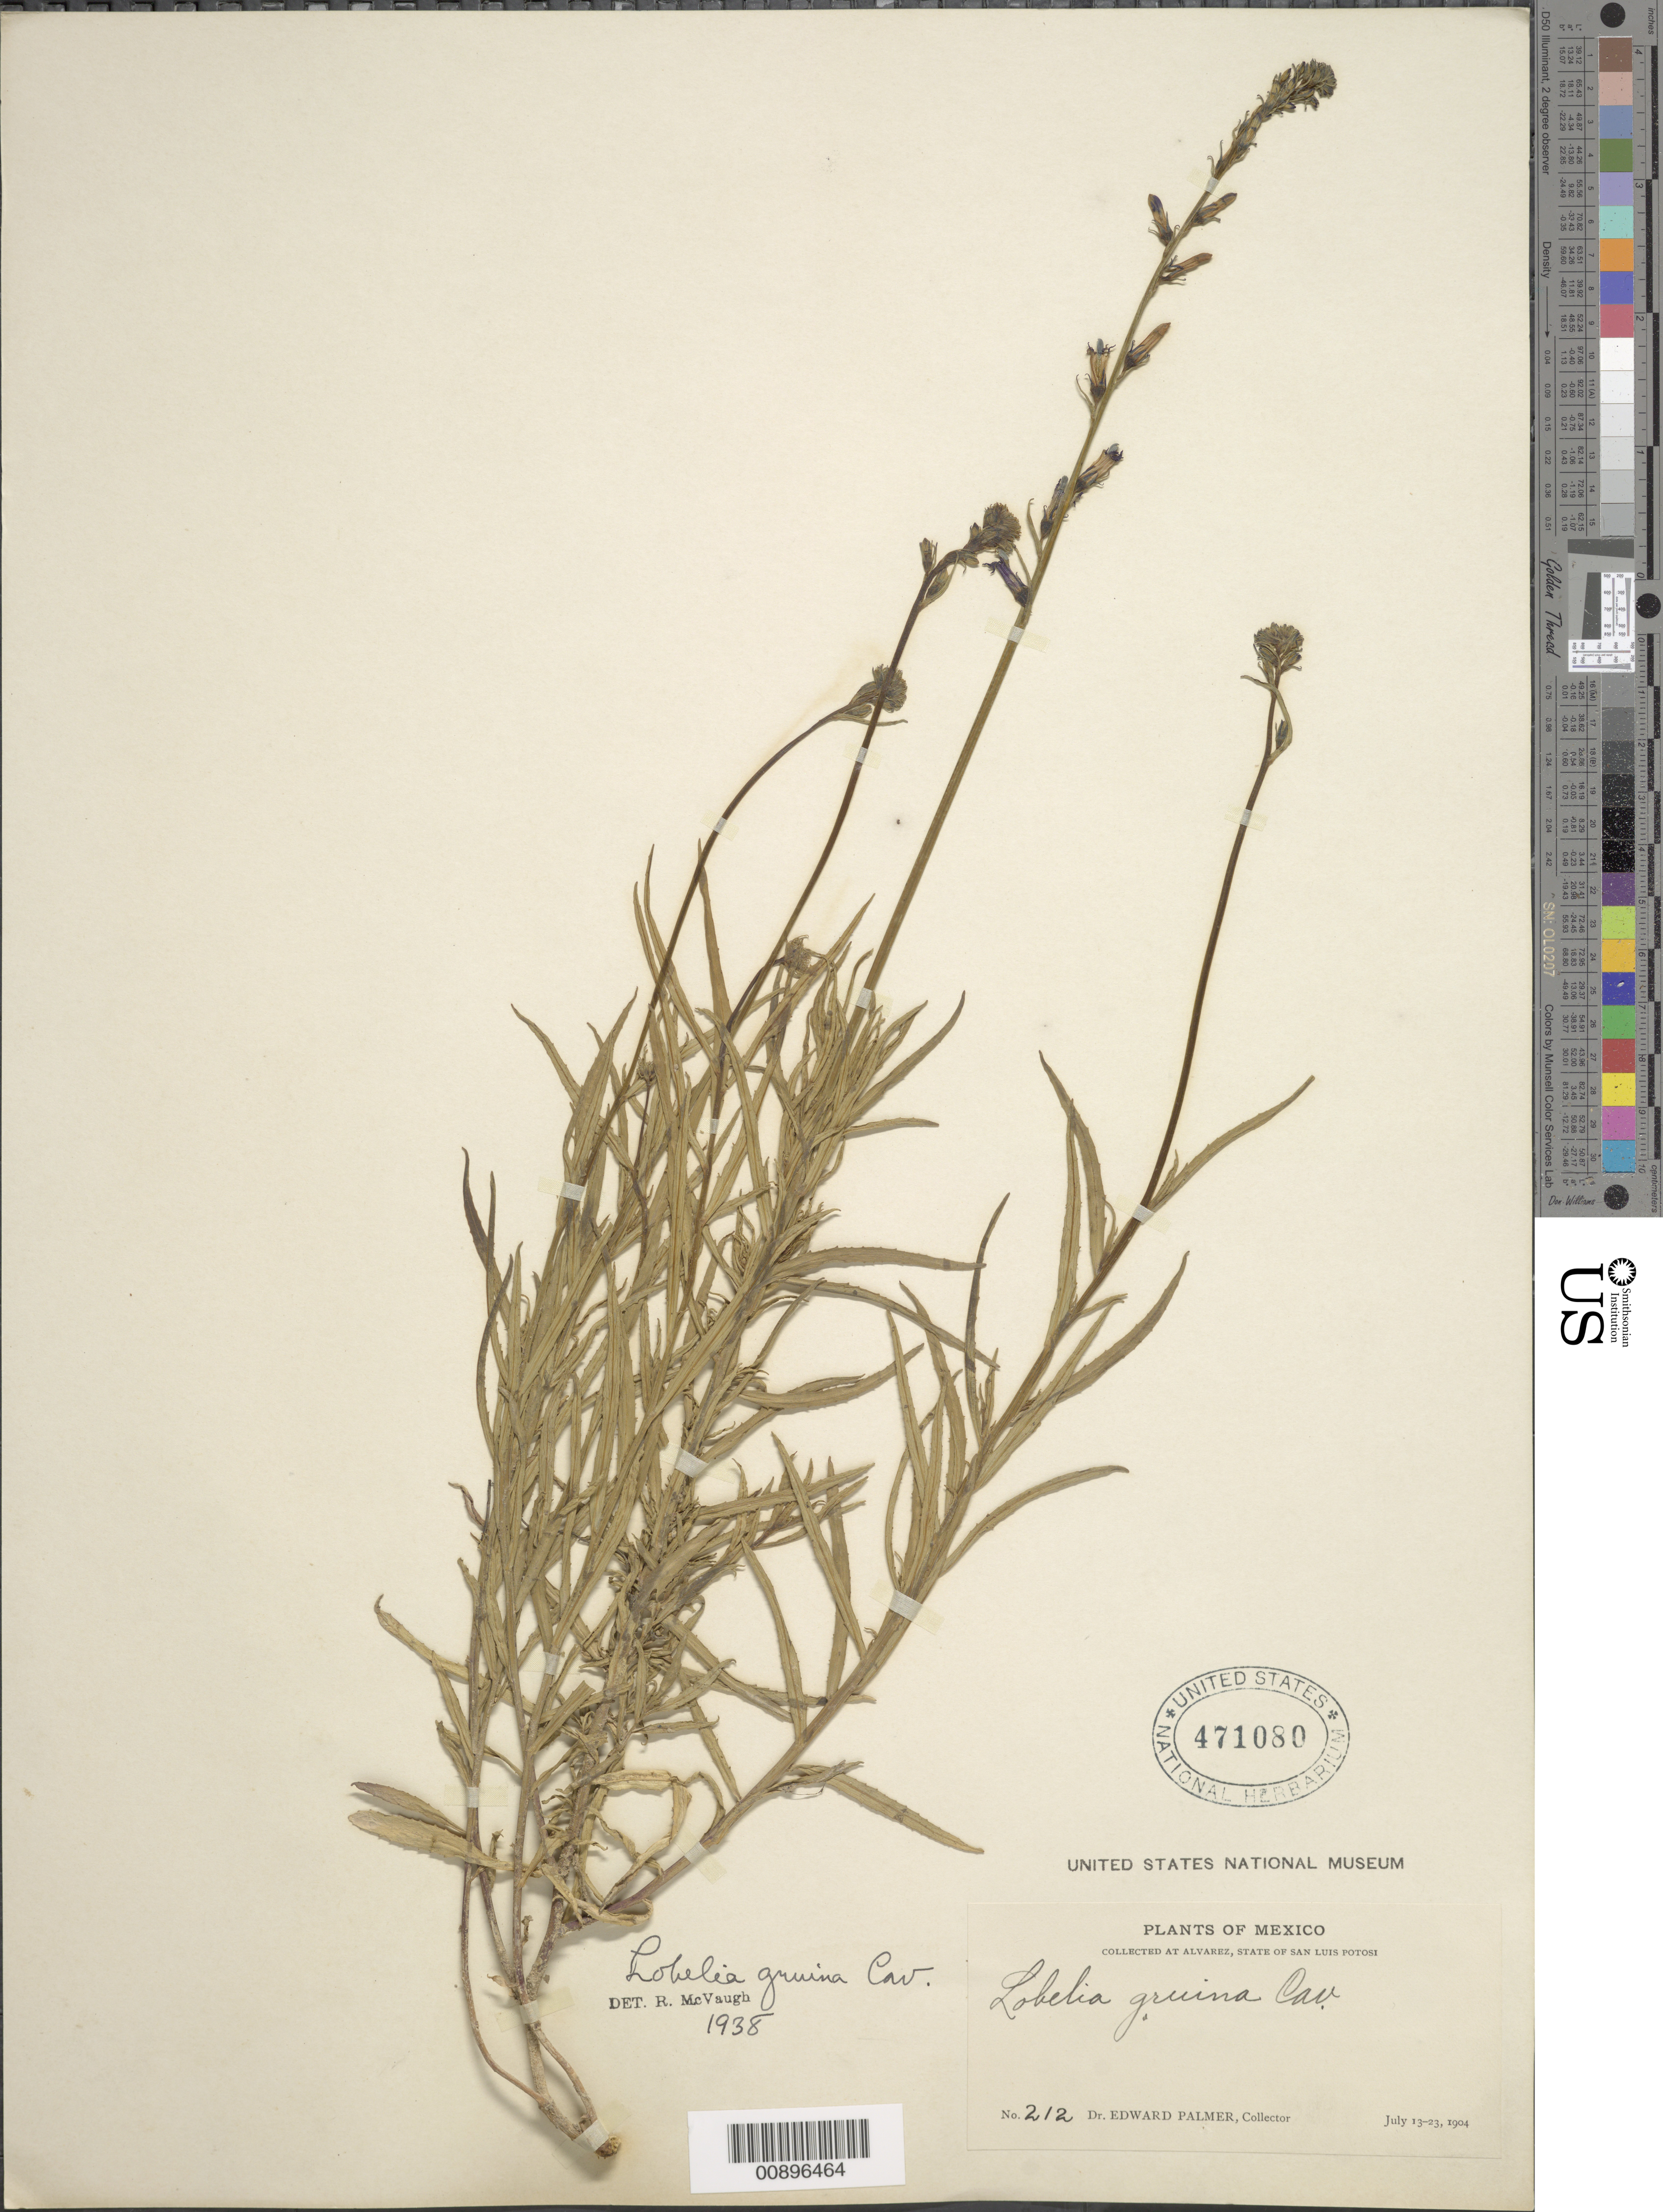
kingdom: Plantae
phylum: Tracheophyta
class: Magnoliopsida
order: Asterales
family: Campanulaceae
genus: Lobelia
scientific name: Lobelia gruina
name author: Cav.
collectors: E. Palmer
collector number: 212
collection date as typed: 13 Jul 1904 to 23 Jul 1904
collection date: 1904-07-13/1904-07-23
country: Mexico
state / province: San Luis Potosí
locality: Alvarez, San Luis Potosí.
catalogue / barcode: US 471080